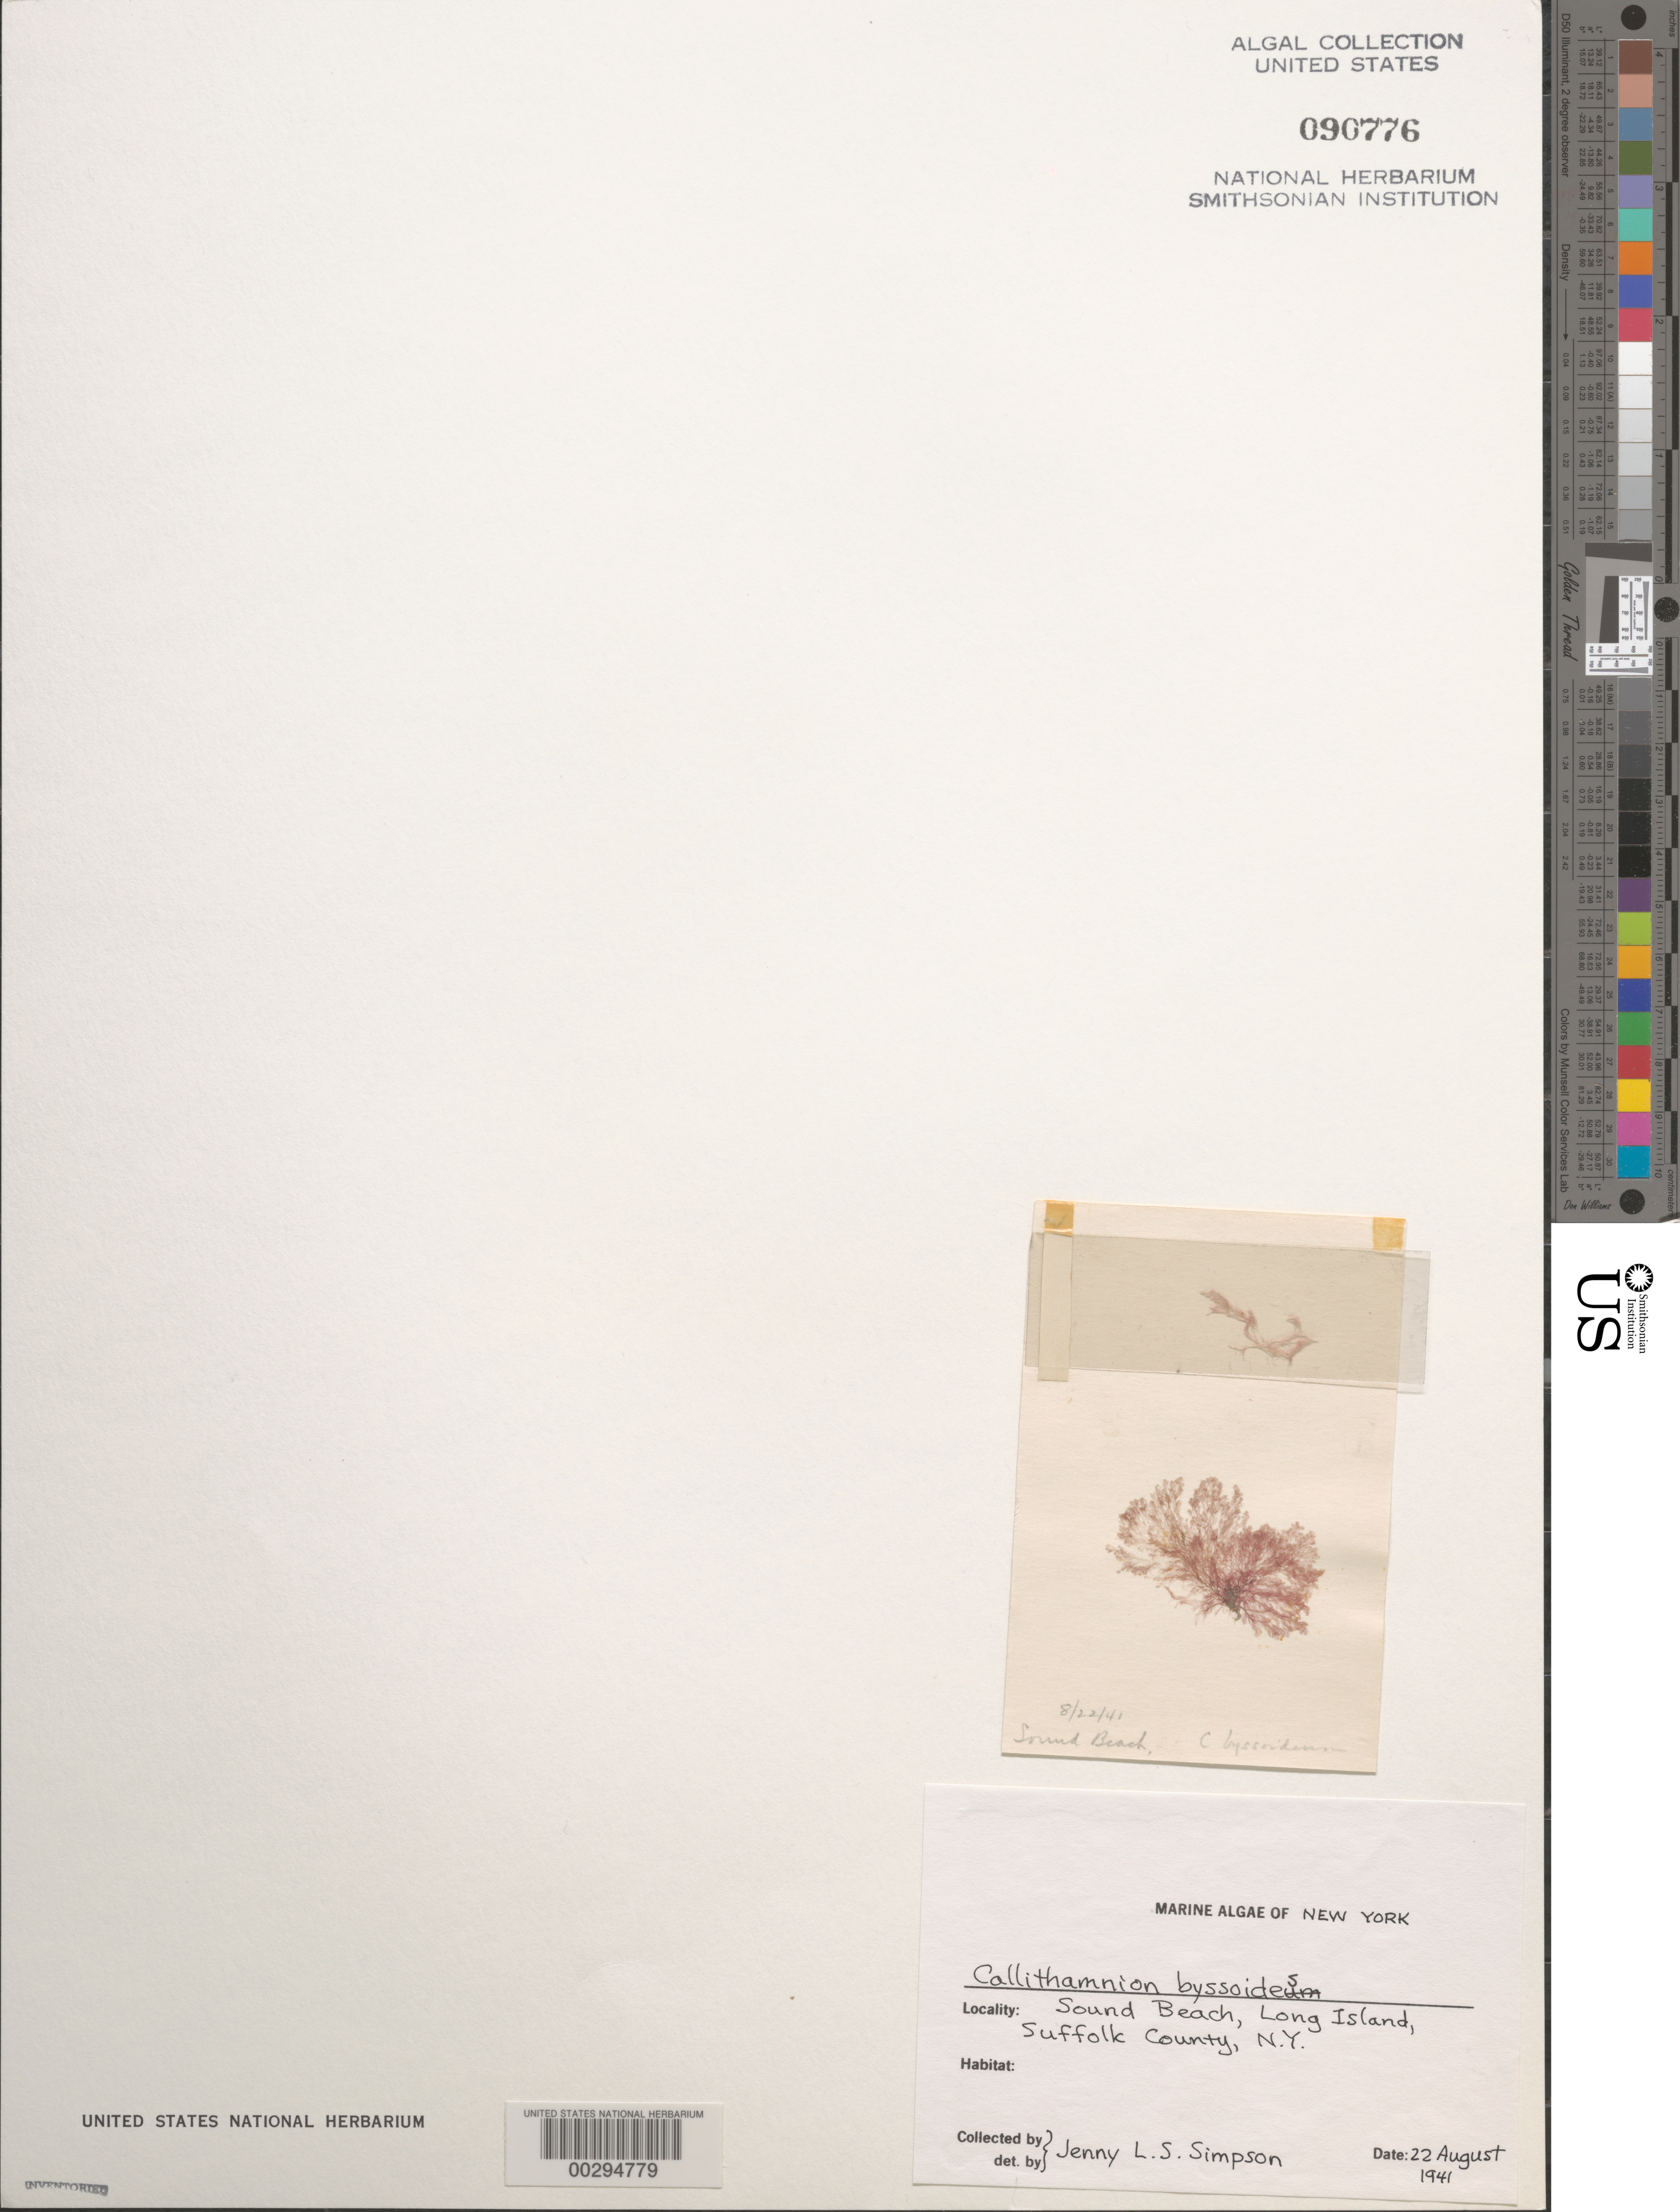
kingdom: Plantae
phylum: Rhodophyta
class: Florideophyceae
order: Ceramiales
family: Callithamniaceae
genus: Aglaothamnion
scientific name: Aglaothamnion tenuissimum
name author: (Bonnem.) Feldm.-Maz.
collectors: J. Simpson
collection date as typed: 22 Aug 1941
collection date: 1941-08-22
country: United States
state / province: New York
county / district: Suffolk County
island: Fishers Island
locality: Sound beach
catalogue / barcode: US 90776